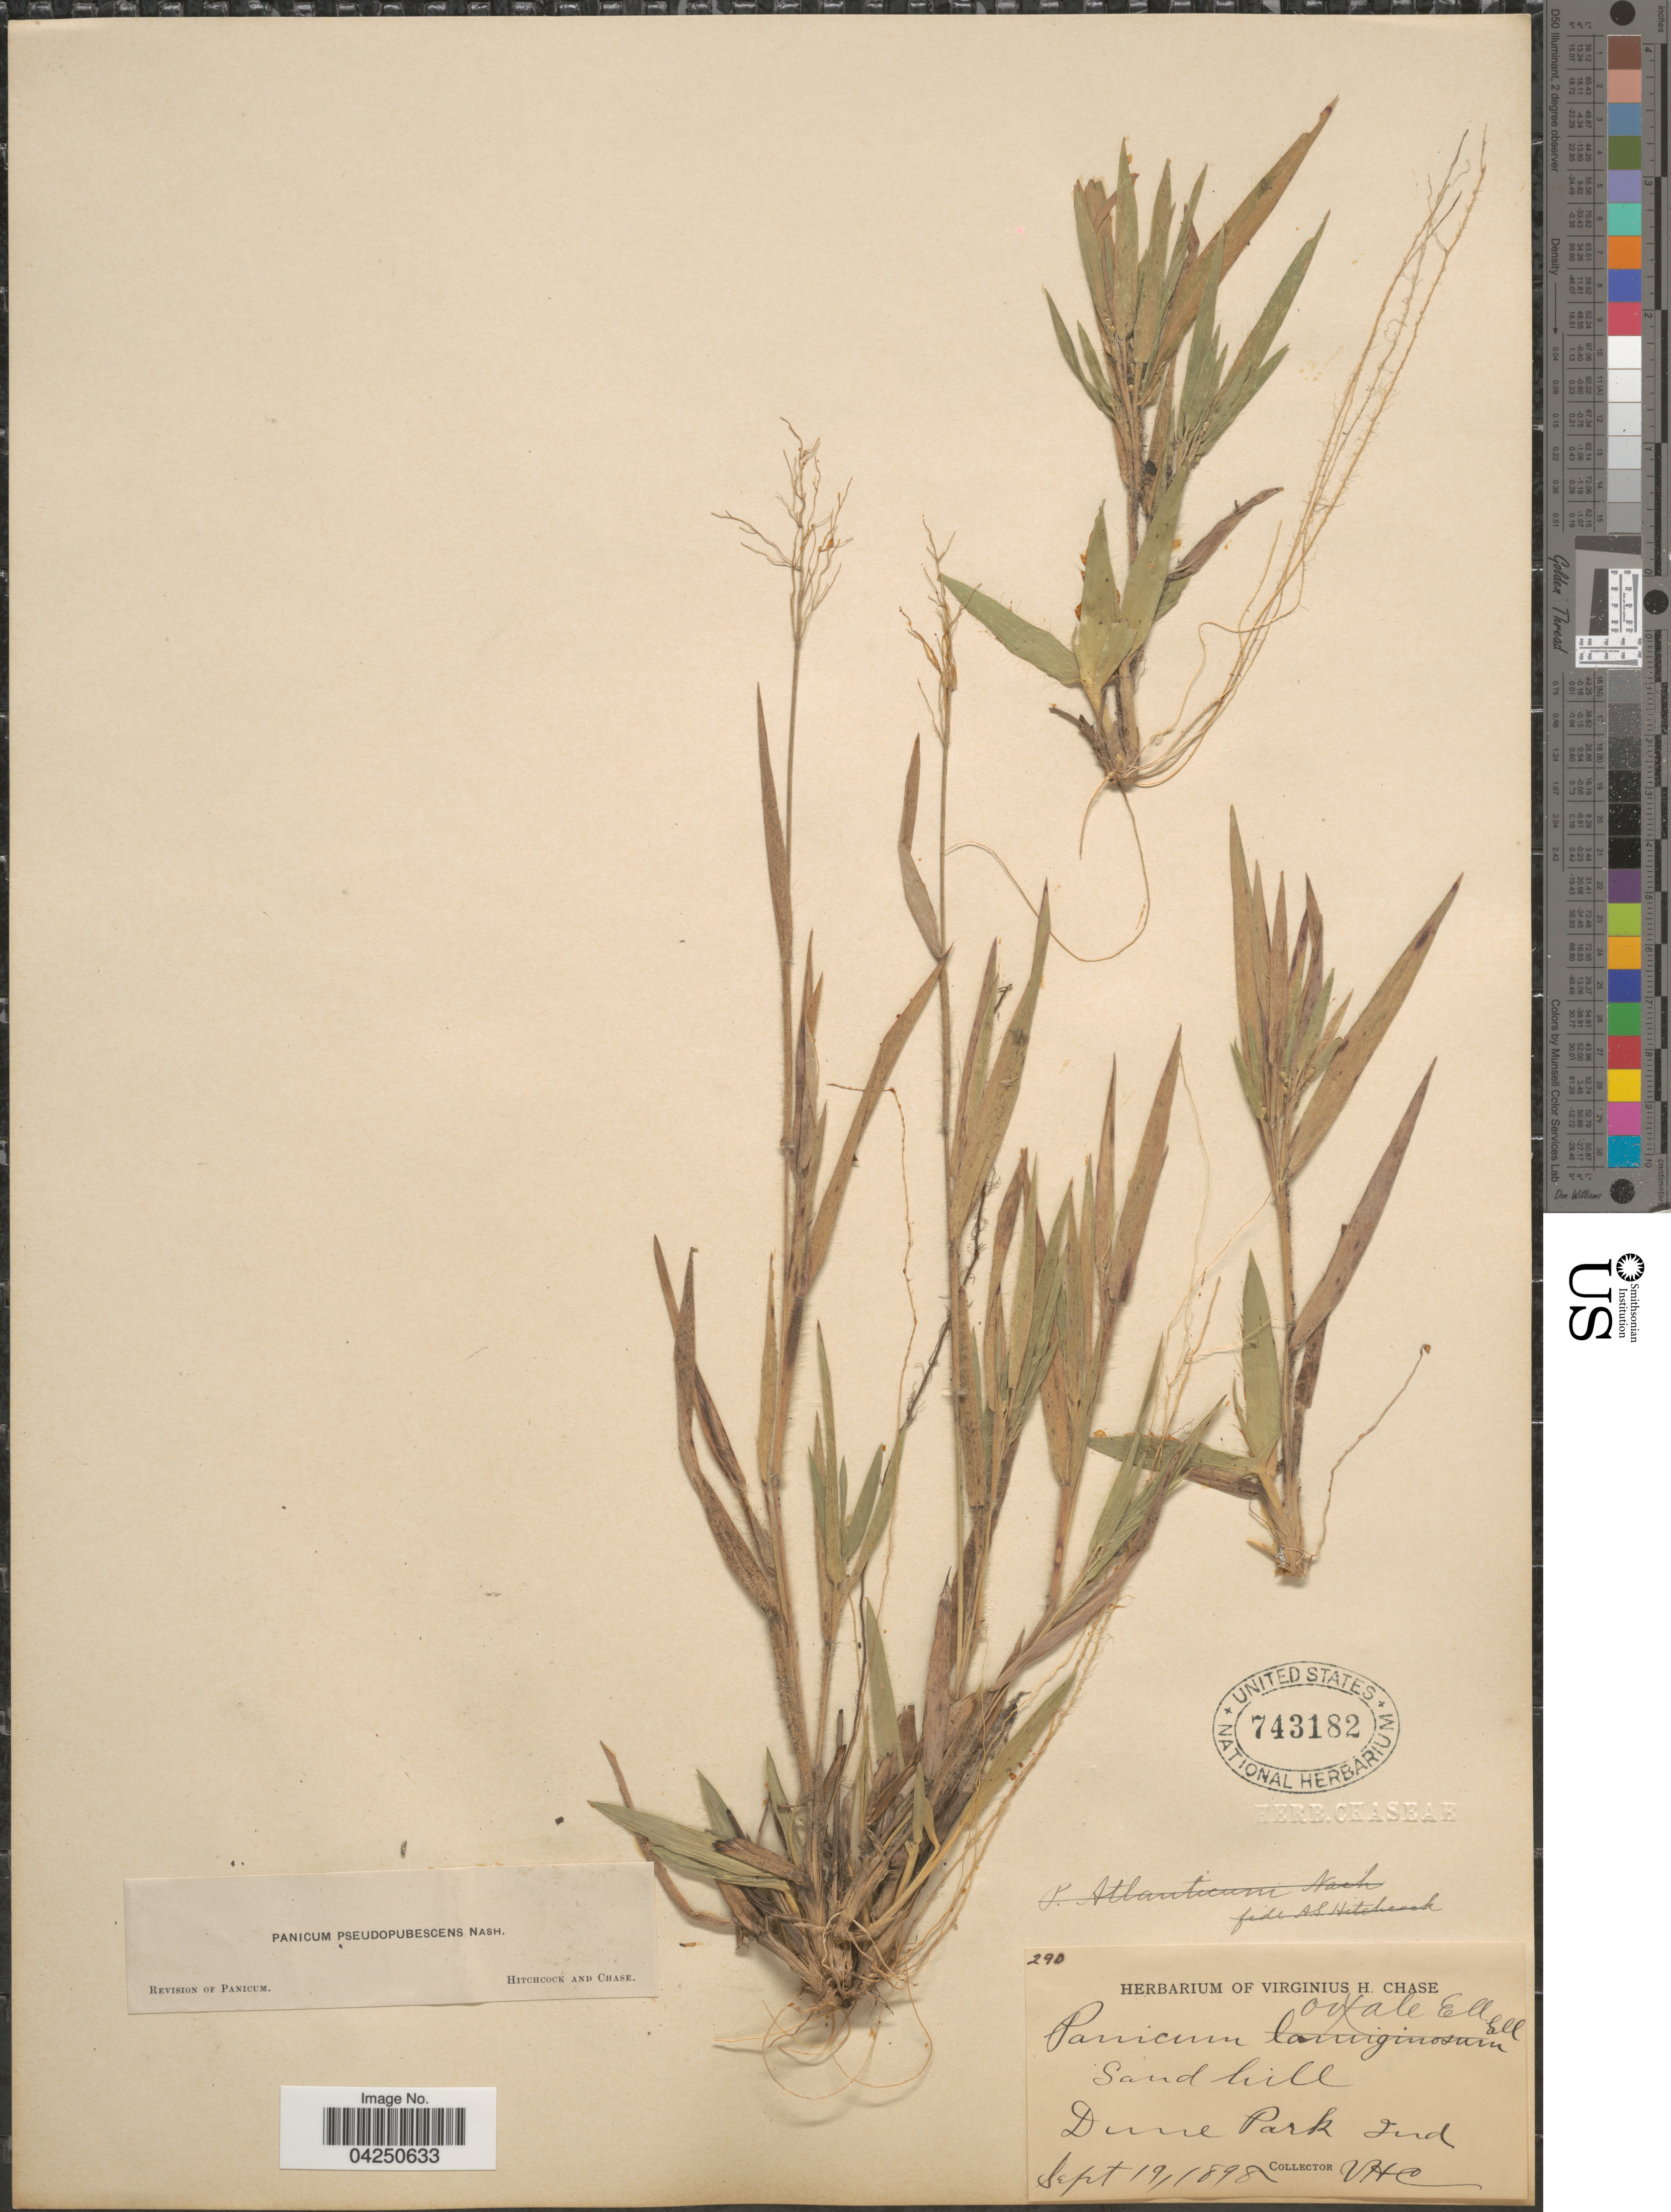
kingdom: Plantae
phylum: Tracheophyta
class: Liliopsida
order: Poales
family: Poaceae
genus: Dichanthelium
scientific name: Dichanthelium acuminatum var. acuminatum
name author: (Sw.) Gould & C.A. Clark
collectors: V. H. Chase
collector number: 290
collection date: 1898-09-19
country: United States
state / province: Indiana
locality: Sand hill. Dune Park.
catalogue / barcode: US 743182